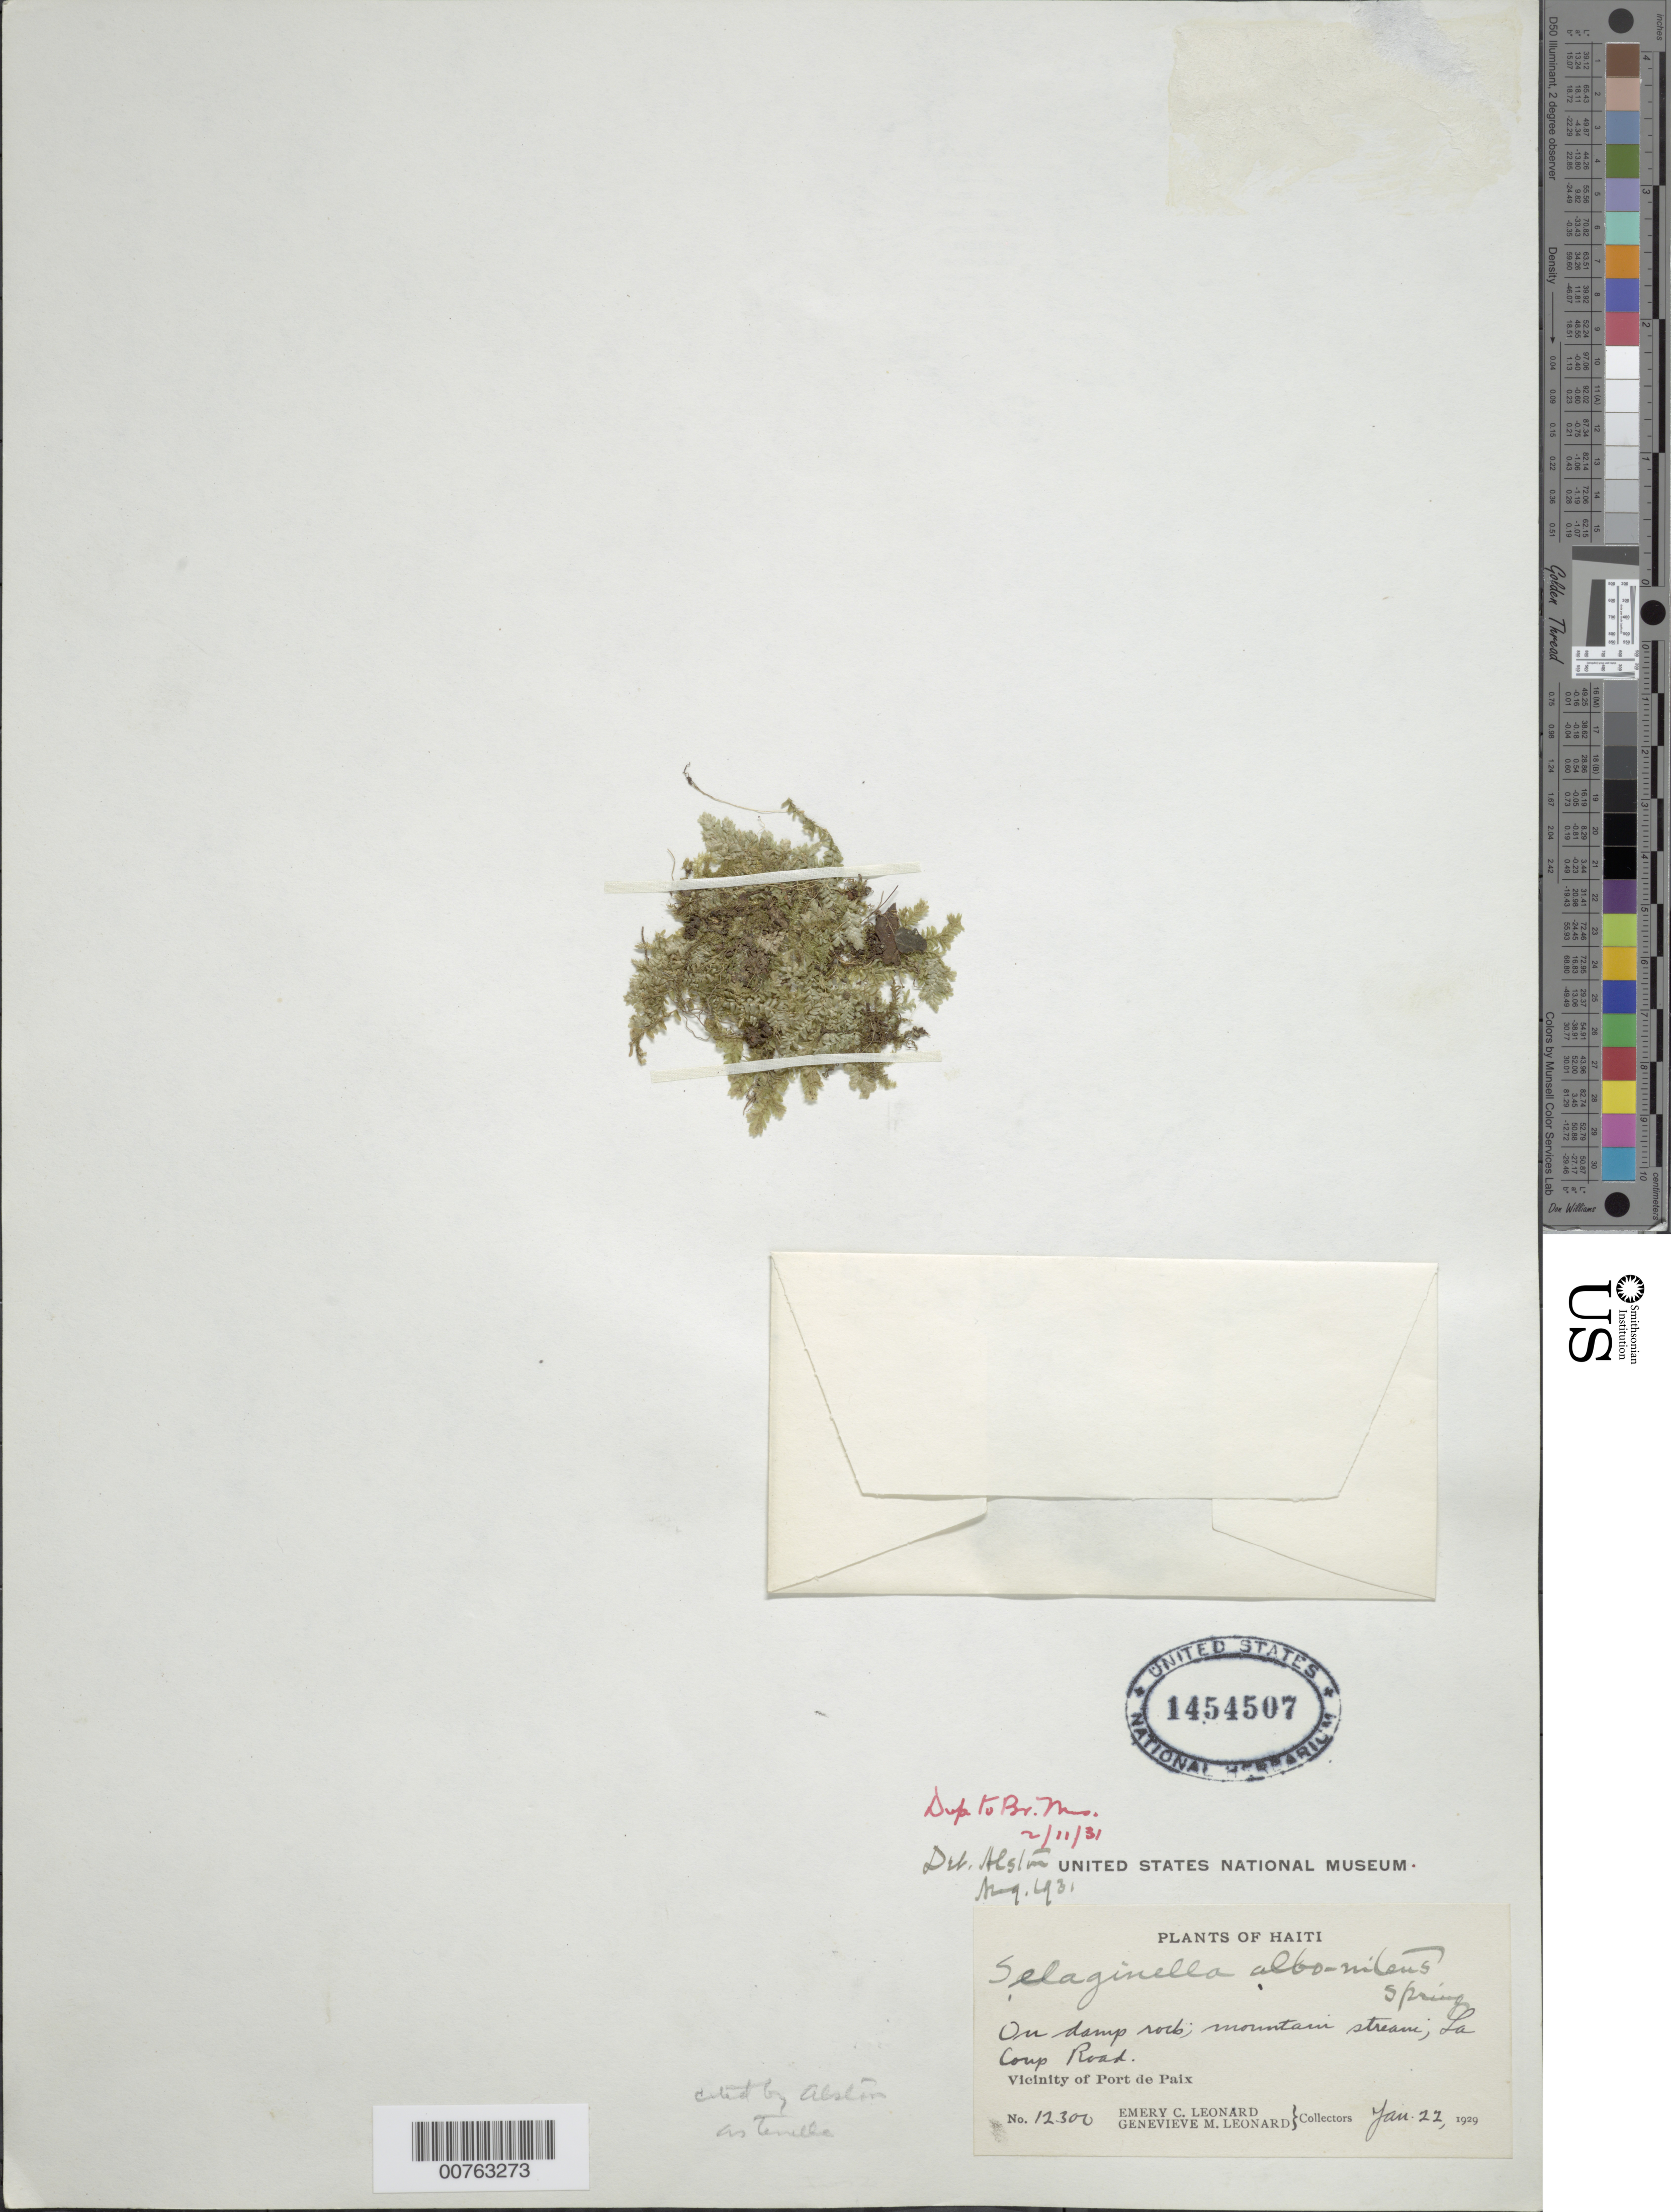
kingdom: Plantae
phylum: Tracheophyta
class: Lycopodiopsida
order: Selaginellales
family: Selaginellaceae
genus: Selaginella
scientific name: Selaginella tenella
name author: (P. Beauv.) Spring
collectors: E. C. Leonard & G. M. Leonard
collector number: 12300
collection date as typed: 22 Jan 1929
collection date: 1929-01-22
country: Haiti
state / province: Nord-Óuest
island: Hispaniola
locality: Vicinity of Port de PaiDepartement du NordOuest. La Coup Road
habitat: On damp rocks, mountain stream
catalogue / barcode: US 1454507